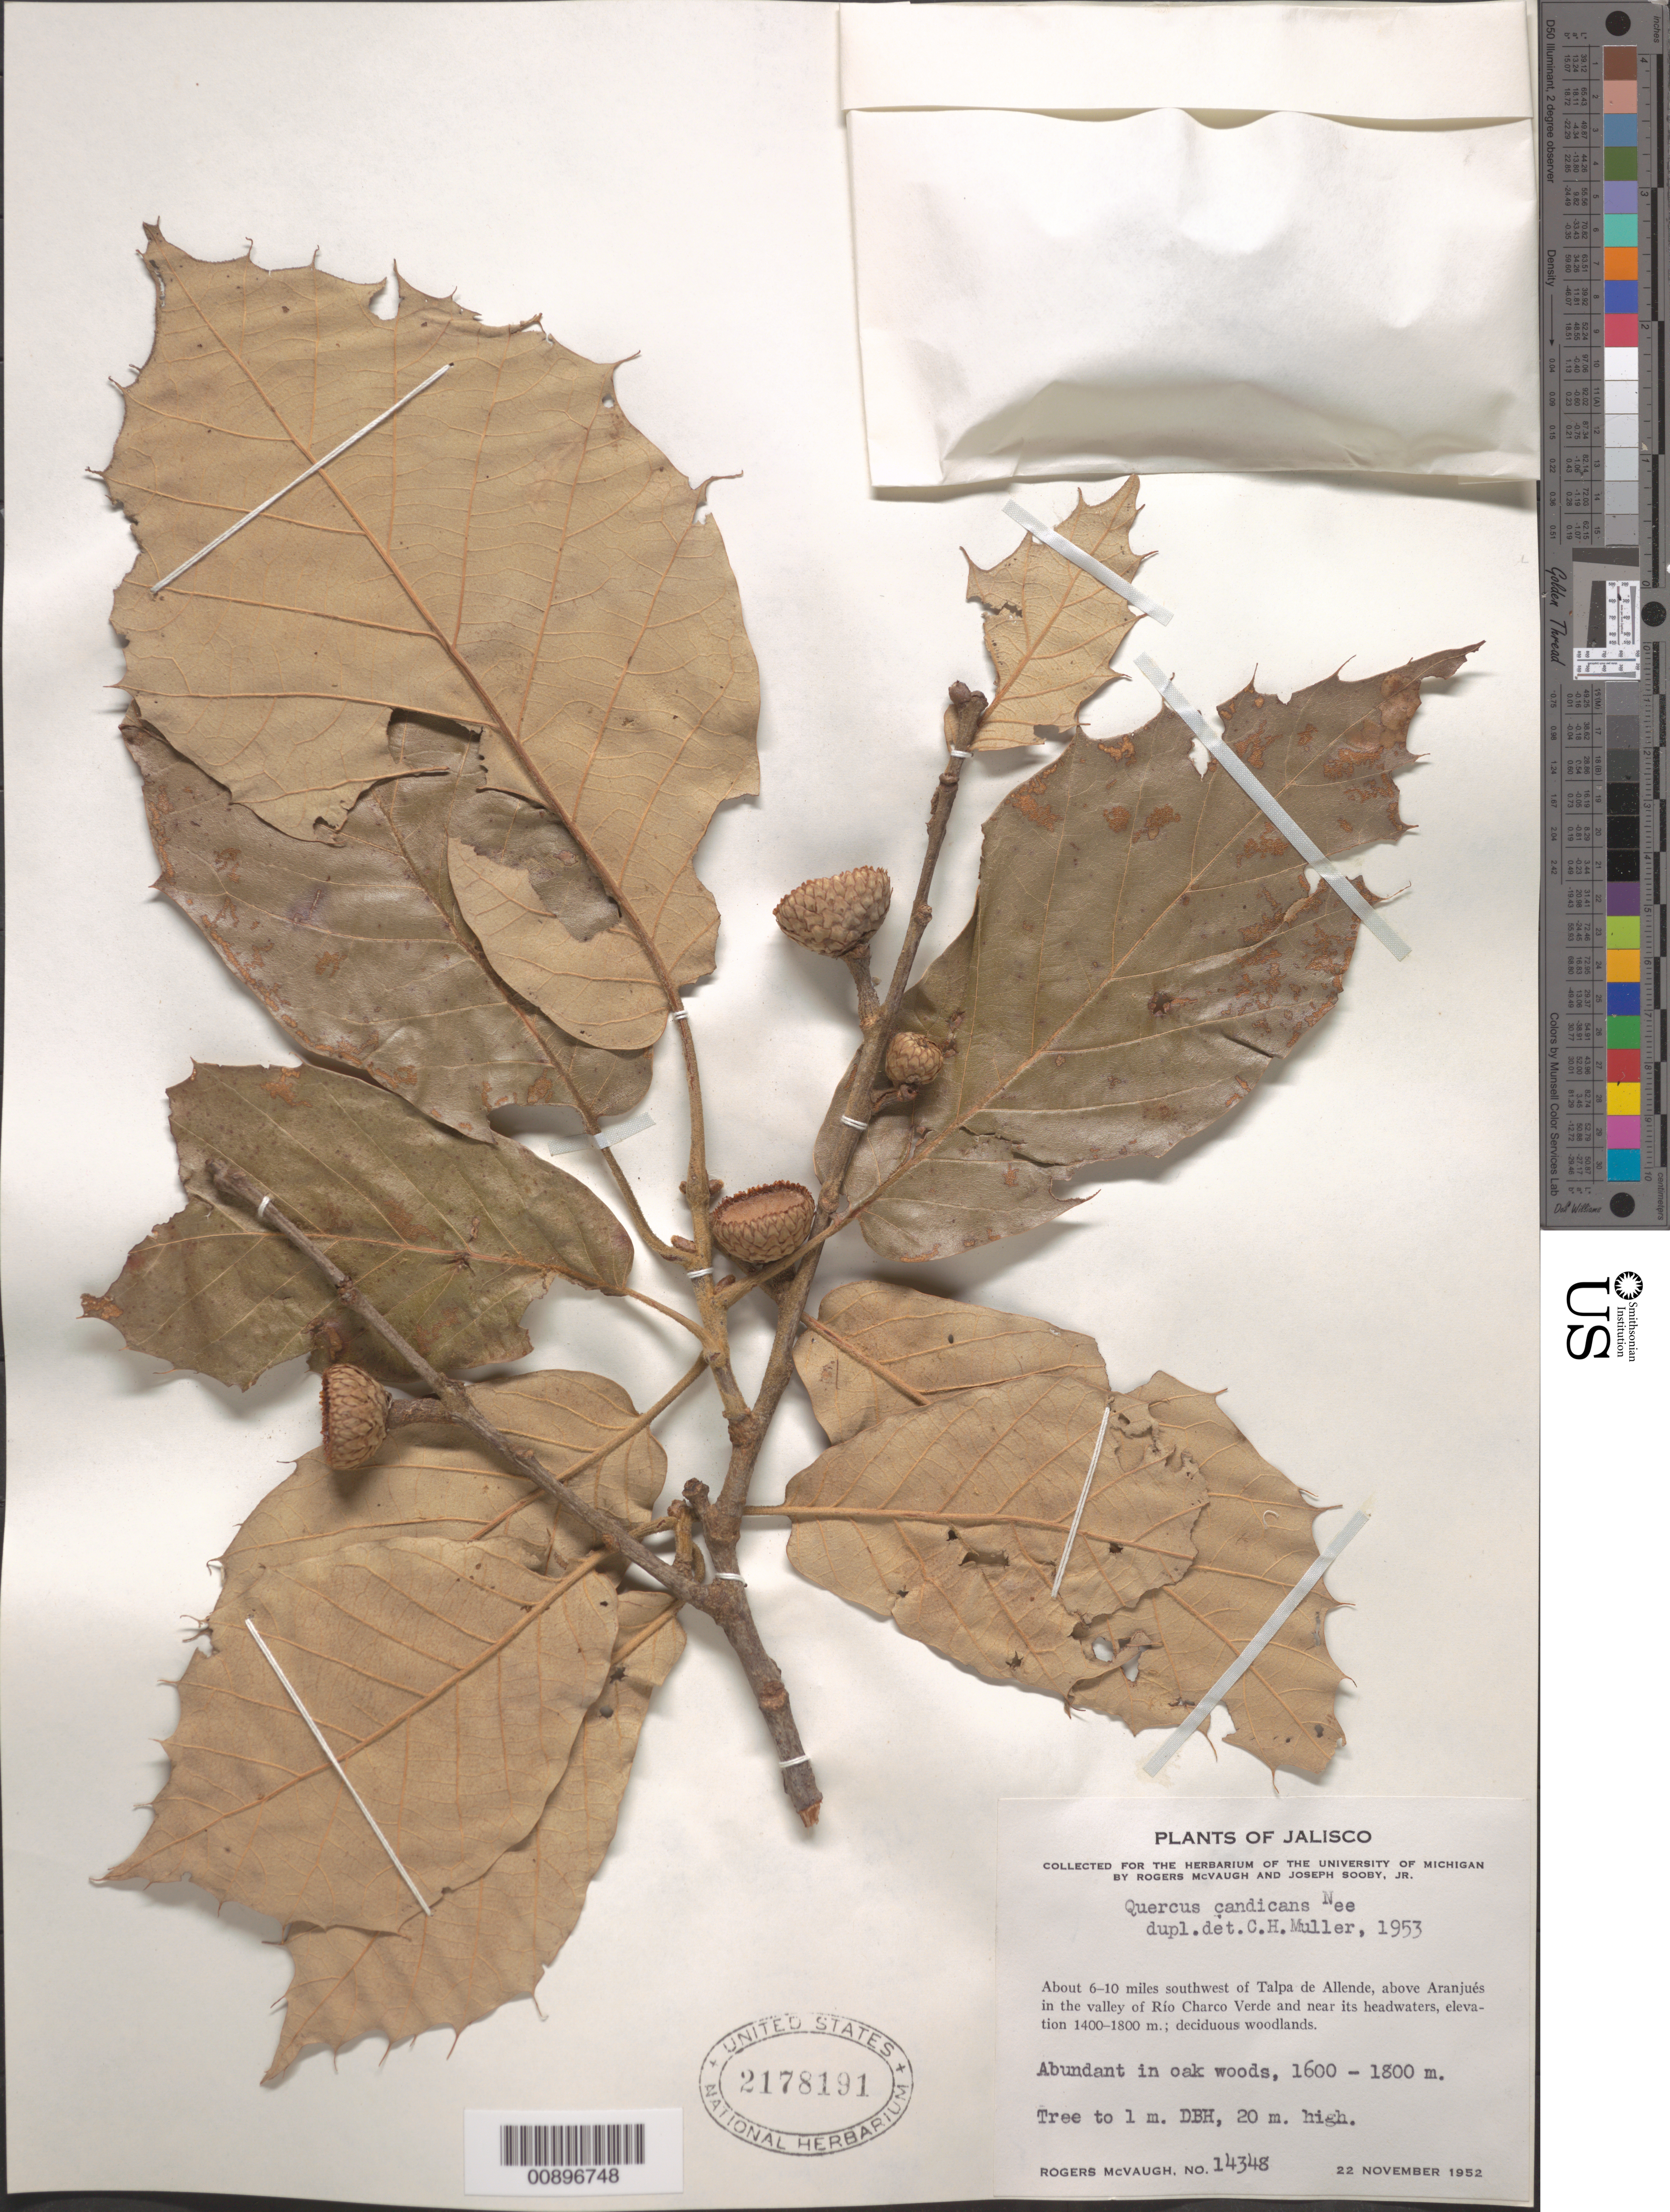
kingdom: Plantae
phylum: Tracheophyta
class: Magnoliopsida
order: Fagales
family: Fagaceae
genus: Quercus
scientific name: Quercus candicans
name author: Née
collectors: R. McVaugh & J. Sooby Jr.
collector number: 14348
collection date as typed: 22 Nov 1952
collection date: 1952-11-22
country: Mexico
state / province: Jalisco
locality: About 6-10 miles southwest of Talpa de Allende, above Aranjués in the valley of Río Charco Verde and near its headwaters.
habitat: Deciduous woodlands. Abundant in oak woods.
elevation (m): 1800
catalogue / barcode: US 2178191